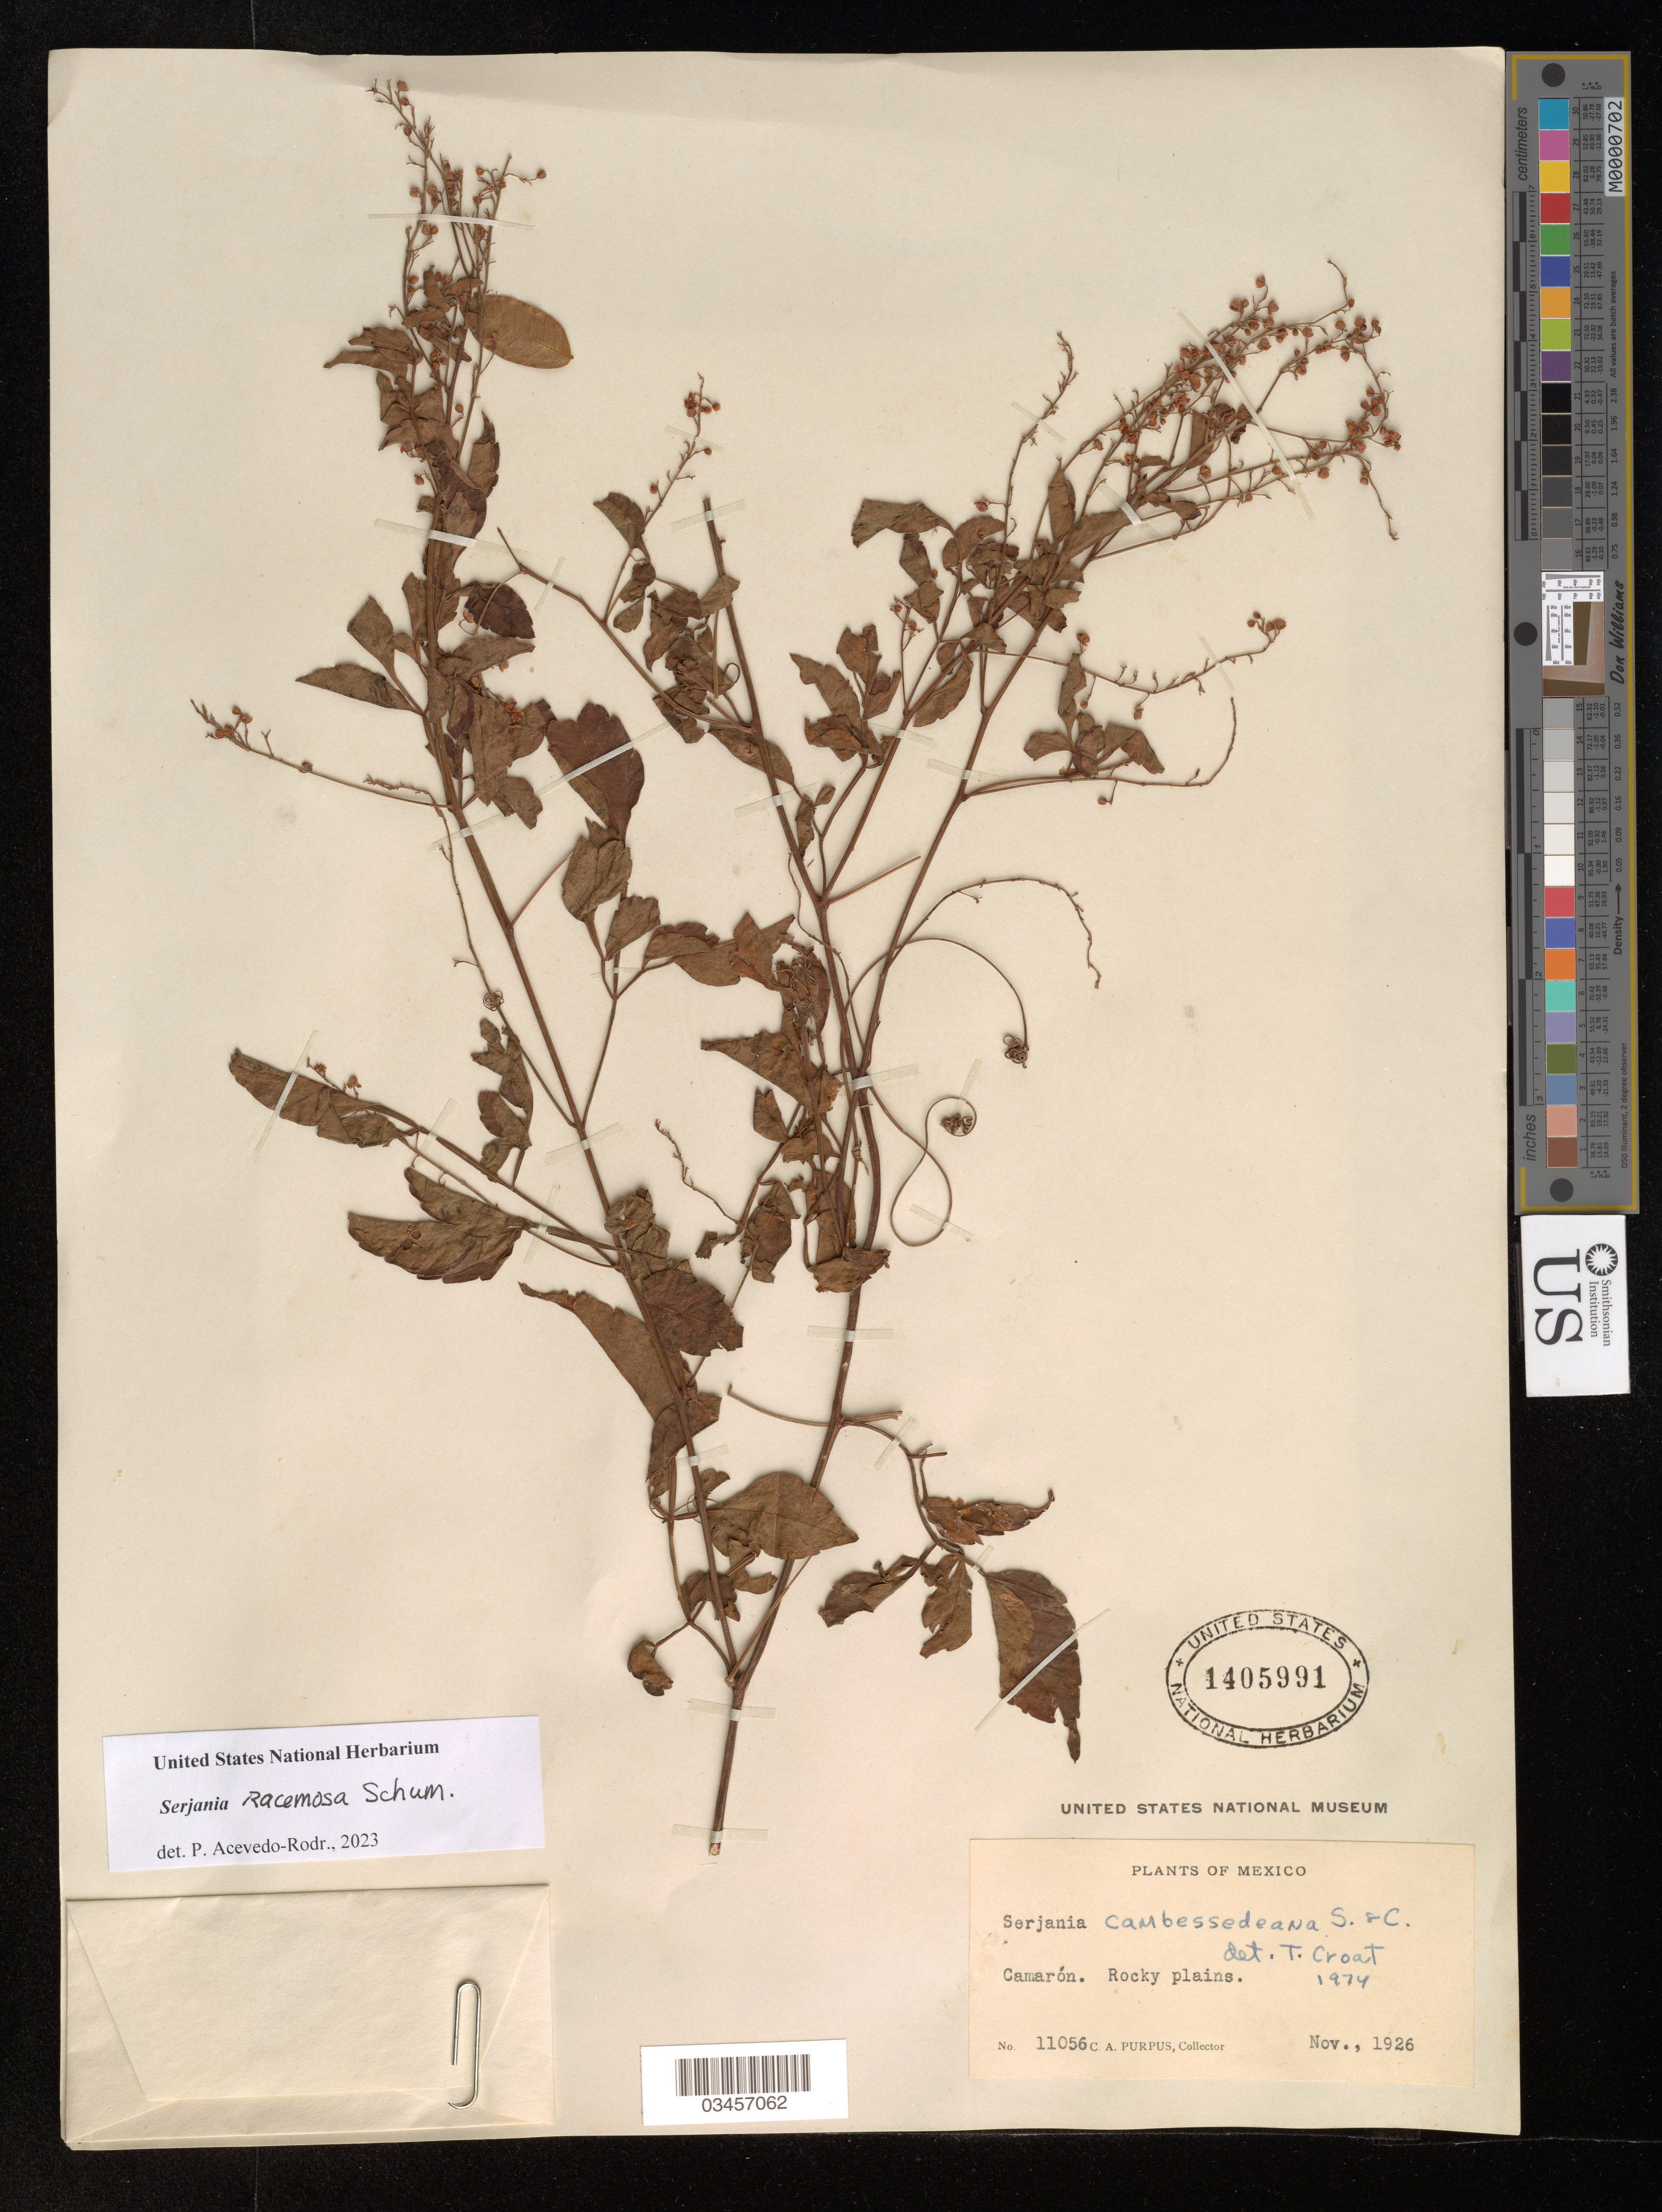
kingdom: Plantae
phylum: Tracheophyta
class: Magnoliopsida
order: Sapindales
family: Sapindaceae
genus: Serjania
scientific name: Serjania racemosa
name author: Schumach.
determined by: Acevedo-Rodriguez, P., (US), Smithsonian Institution - National Museum of Natural History (UNITED STATES)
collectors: A. Purpus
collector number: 11056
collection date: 1926-11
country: Mexico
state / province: Veracruz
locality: Camarón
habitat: Rocky plains.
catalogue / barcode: US 1405991